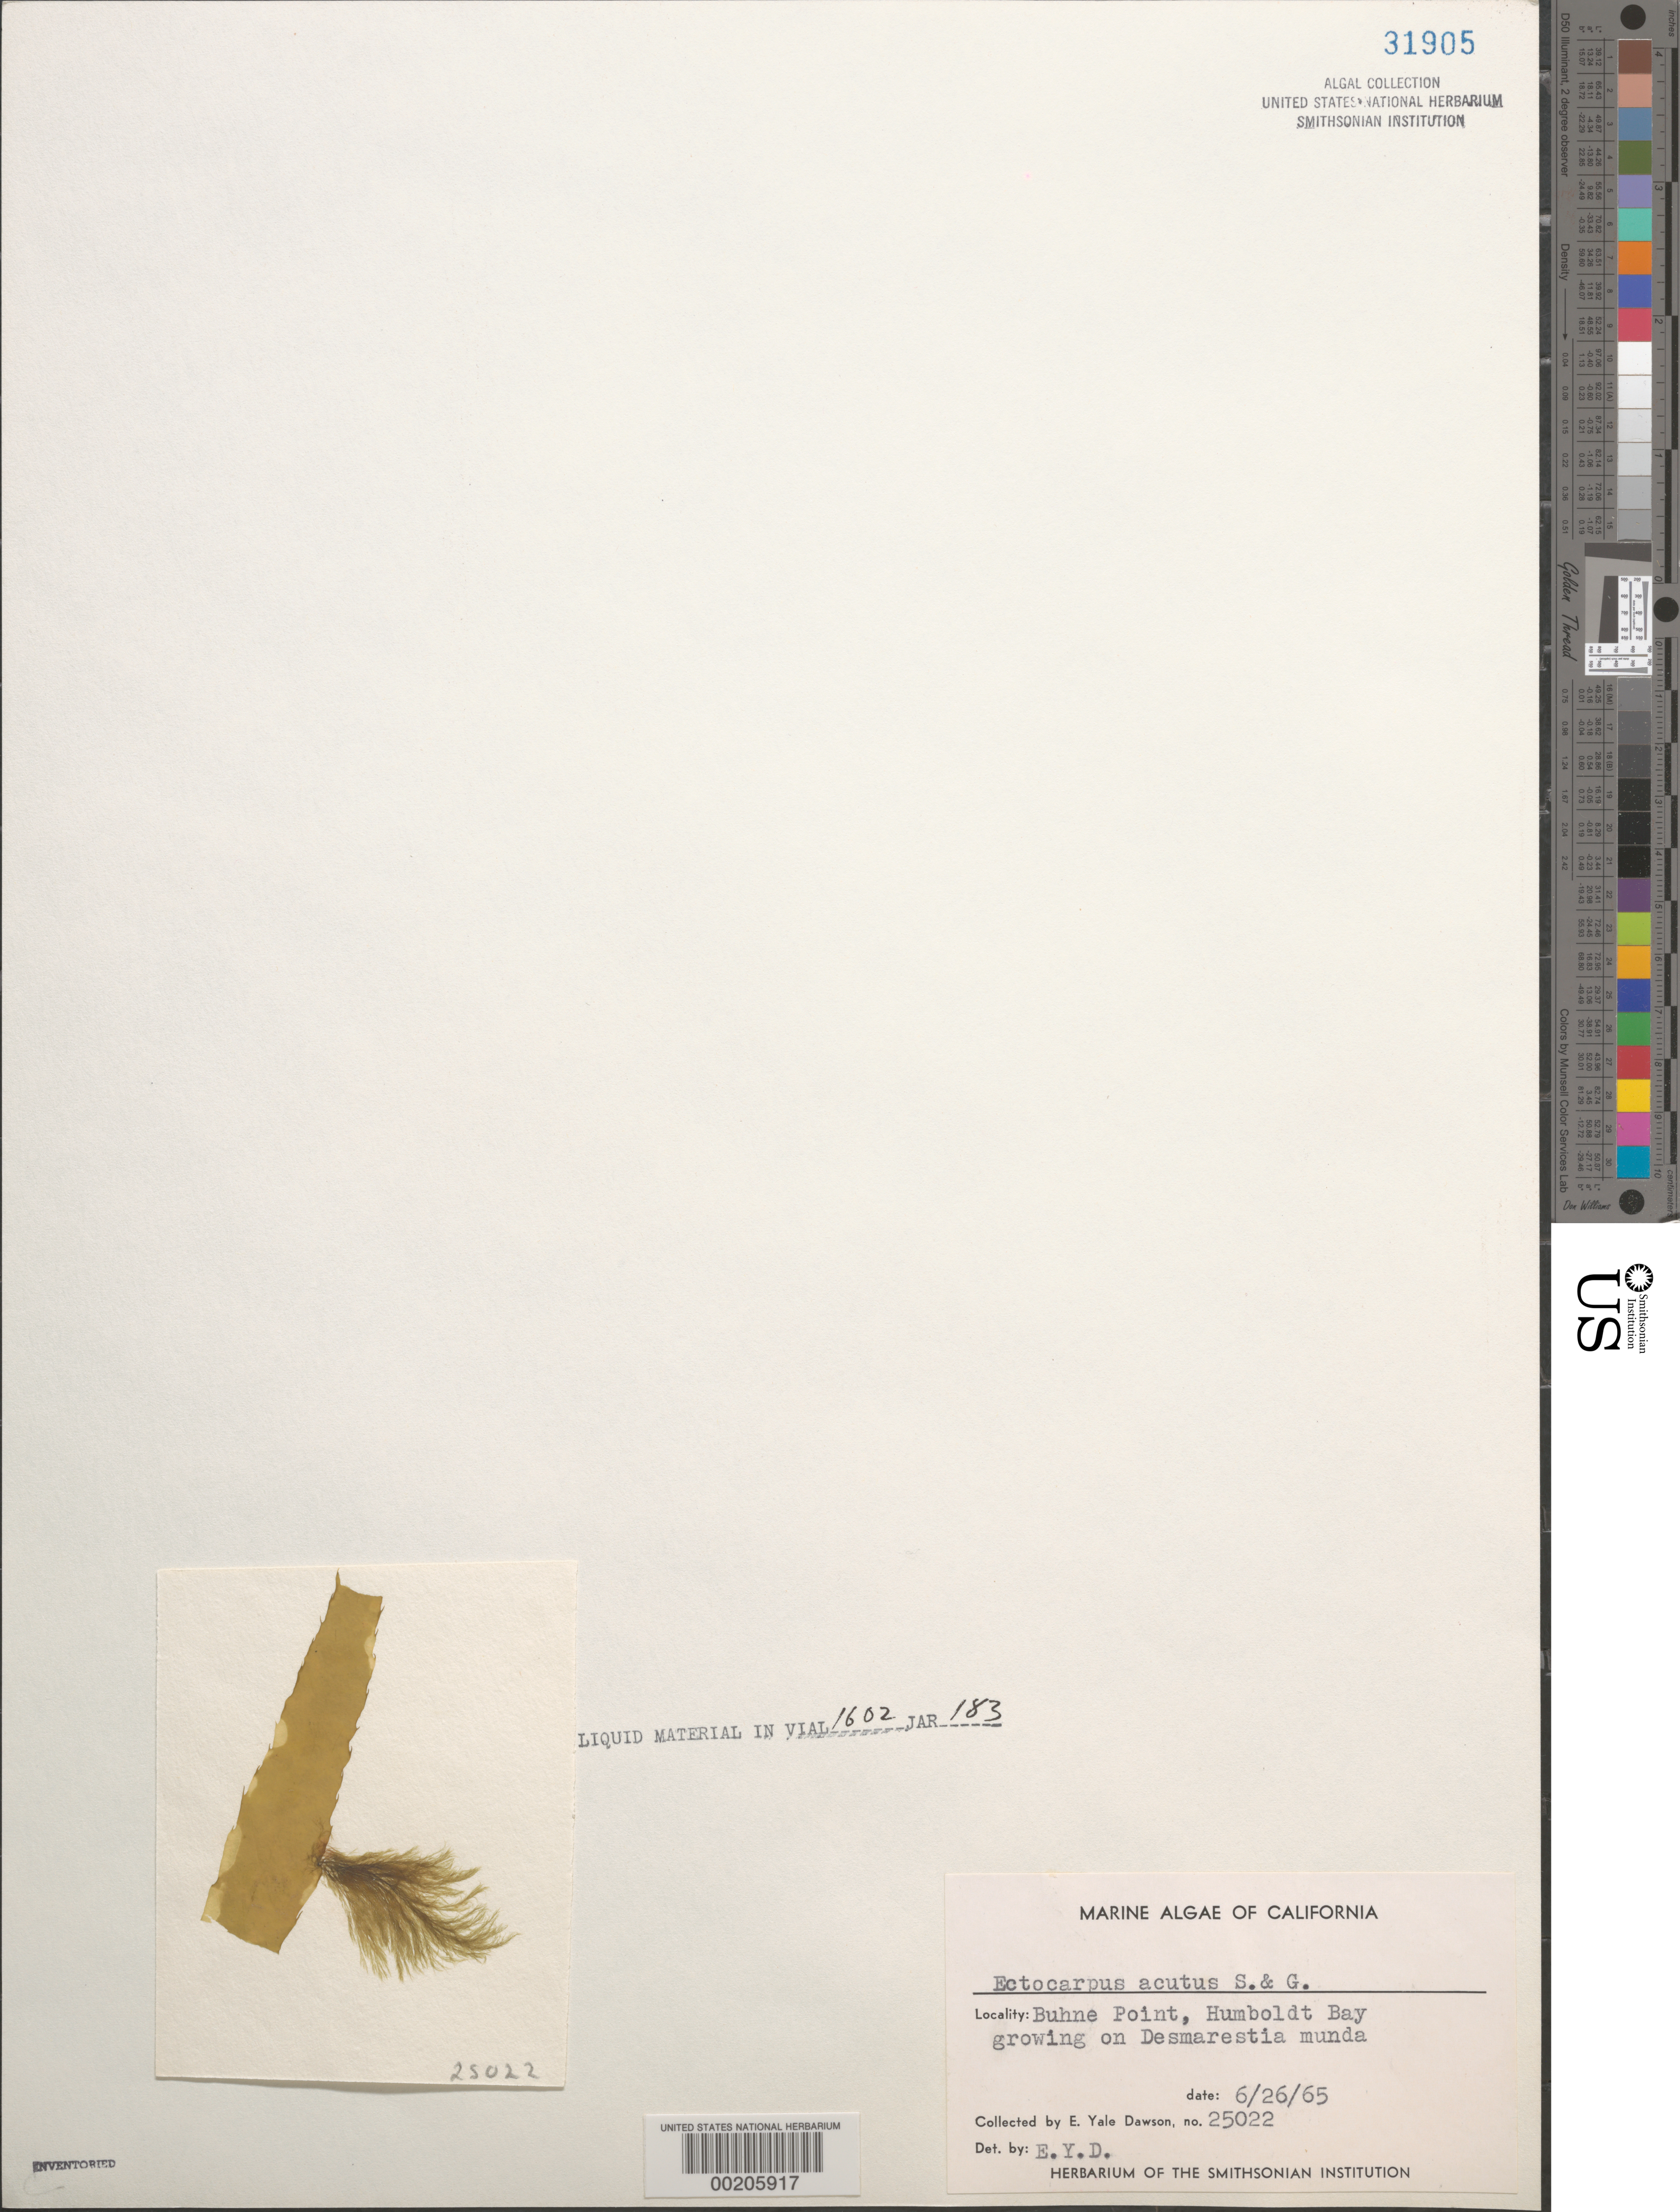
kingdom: Chromista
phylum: Ochrophyta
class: Phaeophyceae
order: Ectocarpales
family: Ectocarpaceae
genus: Ectocarpus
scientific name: Ectocarpus acutus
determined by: Dawson, E. Y.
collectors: E. Y. Dawson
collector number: EYD 25022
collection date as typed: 26 Jun 1965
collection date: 1965-06-26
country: United States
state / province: California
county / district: Humboldt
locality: Humboldt Bay, Buhne Point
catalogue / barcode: US 31905